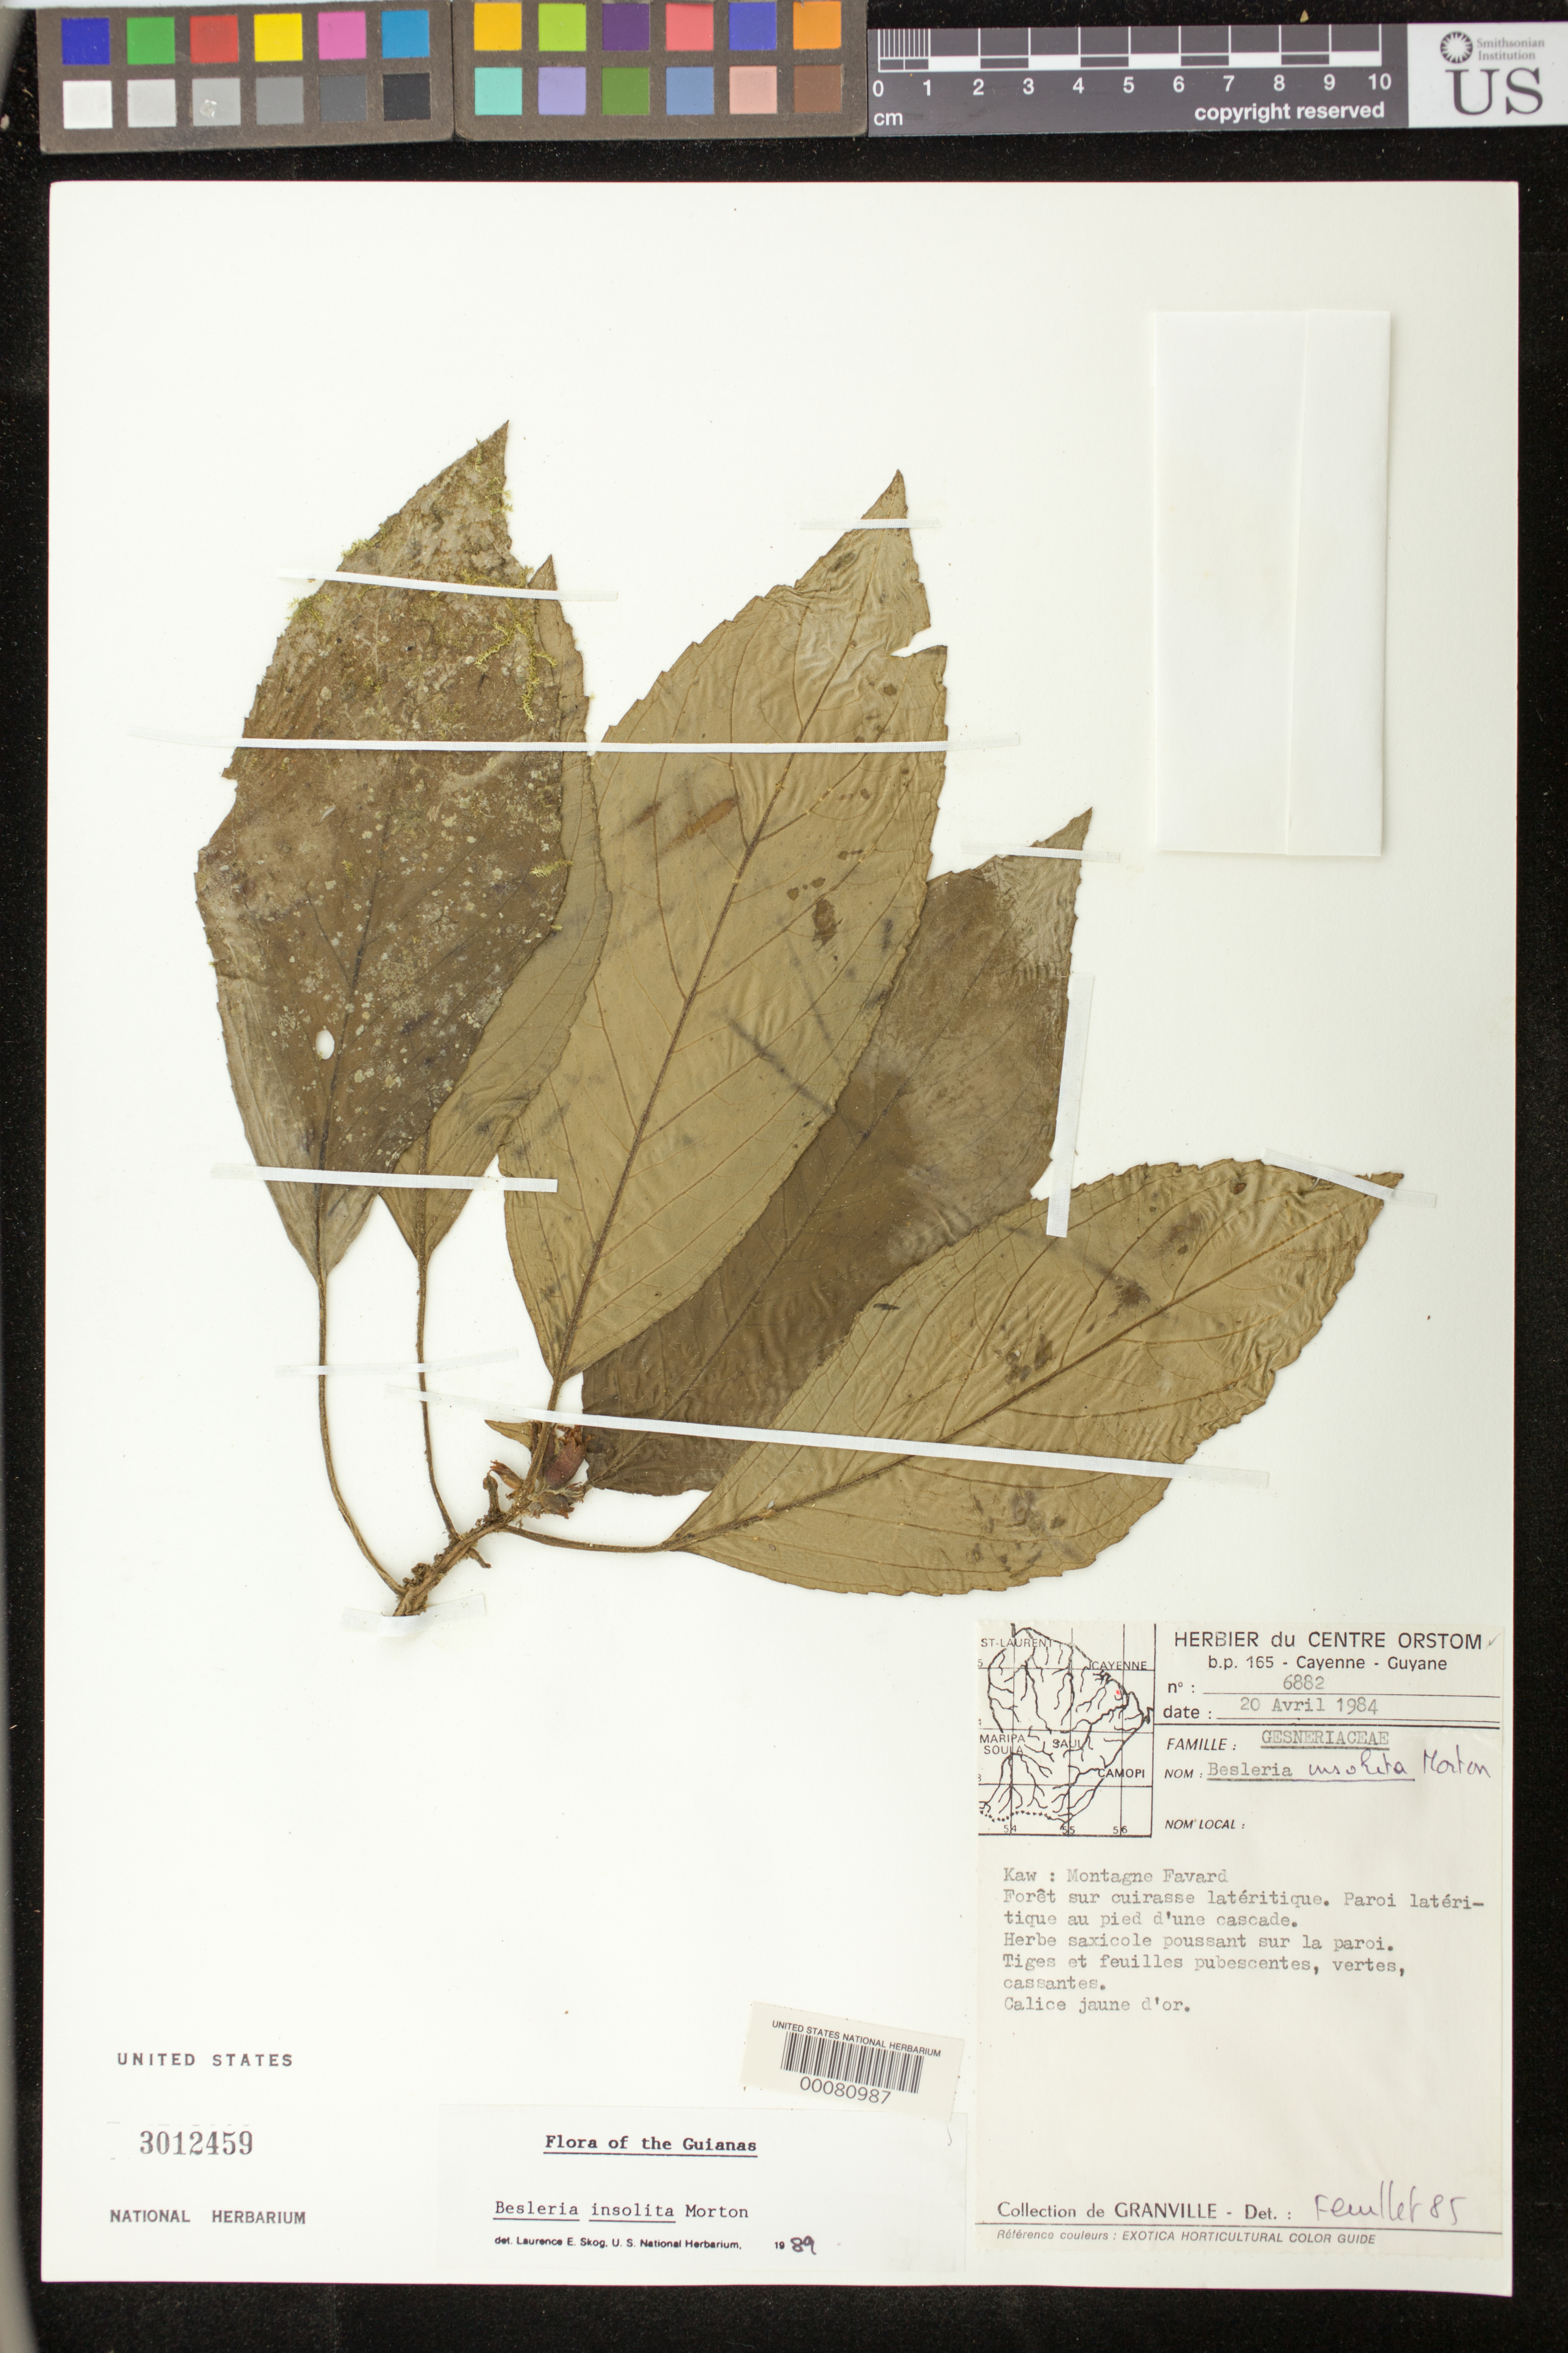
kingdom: Plantae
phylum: Tracheophyta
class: Magnoliopsida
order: Lamiales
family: Gesneriaceae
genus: Besleria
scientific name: Besleria insolita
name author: C.V. Morton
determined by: Skog, Laurence E.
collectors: J.-J. de Granville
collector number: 6882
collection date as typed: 20 Apr 1984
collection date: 1984-04-20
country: French Guiana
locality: Kaw: Montagne Favard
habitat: Forêt sur cuirasse latéritique; paroi latéritique au pied d'une cascade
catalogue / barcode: US 3012459